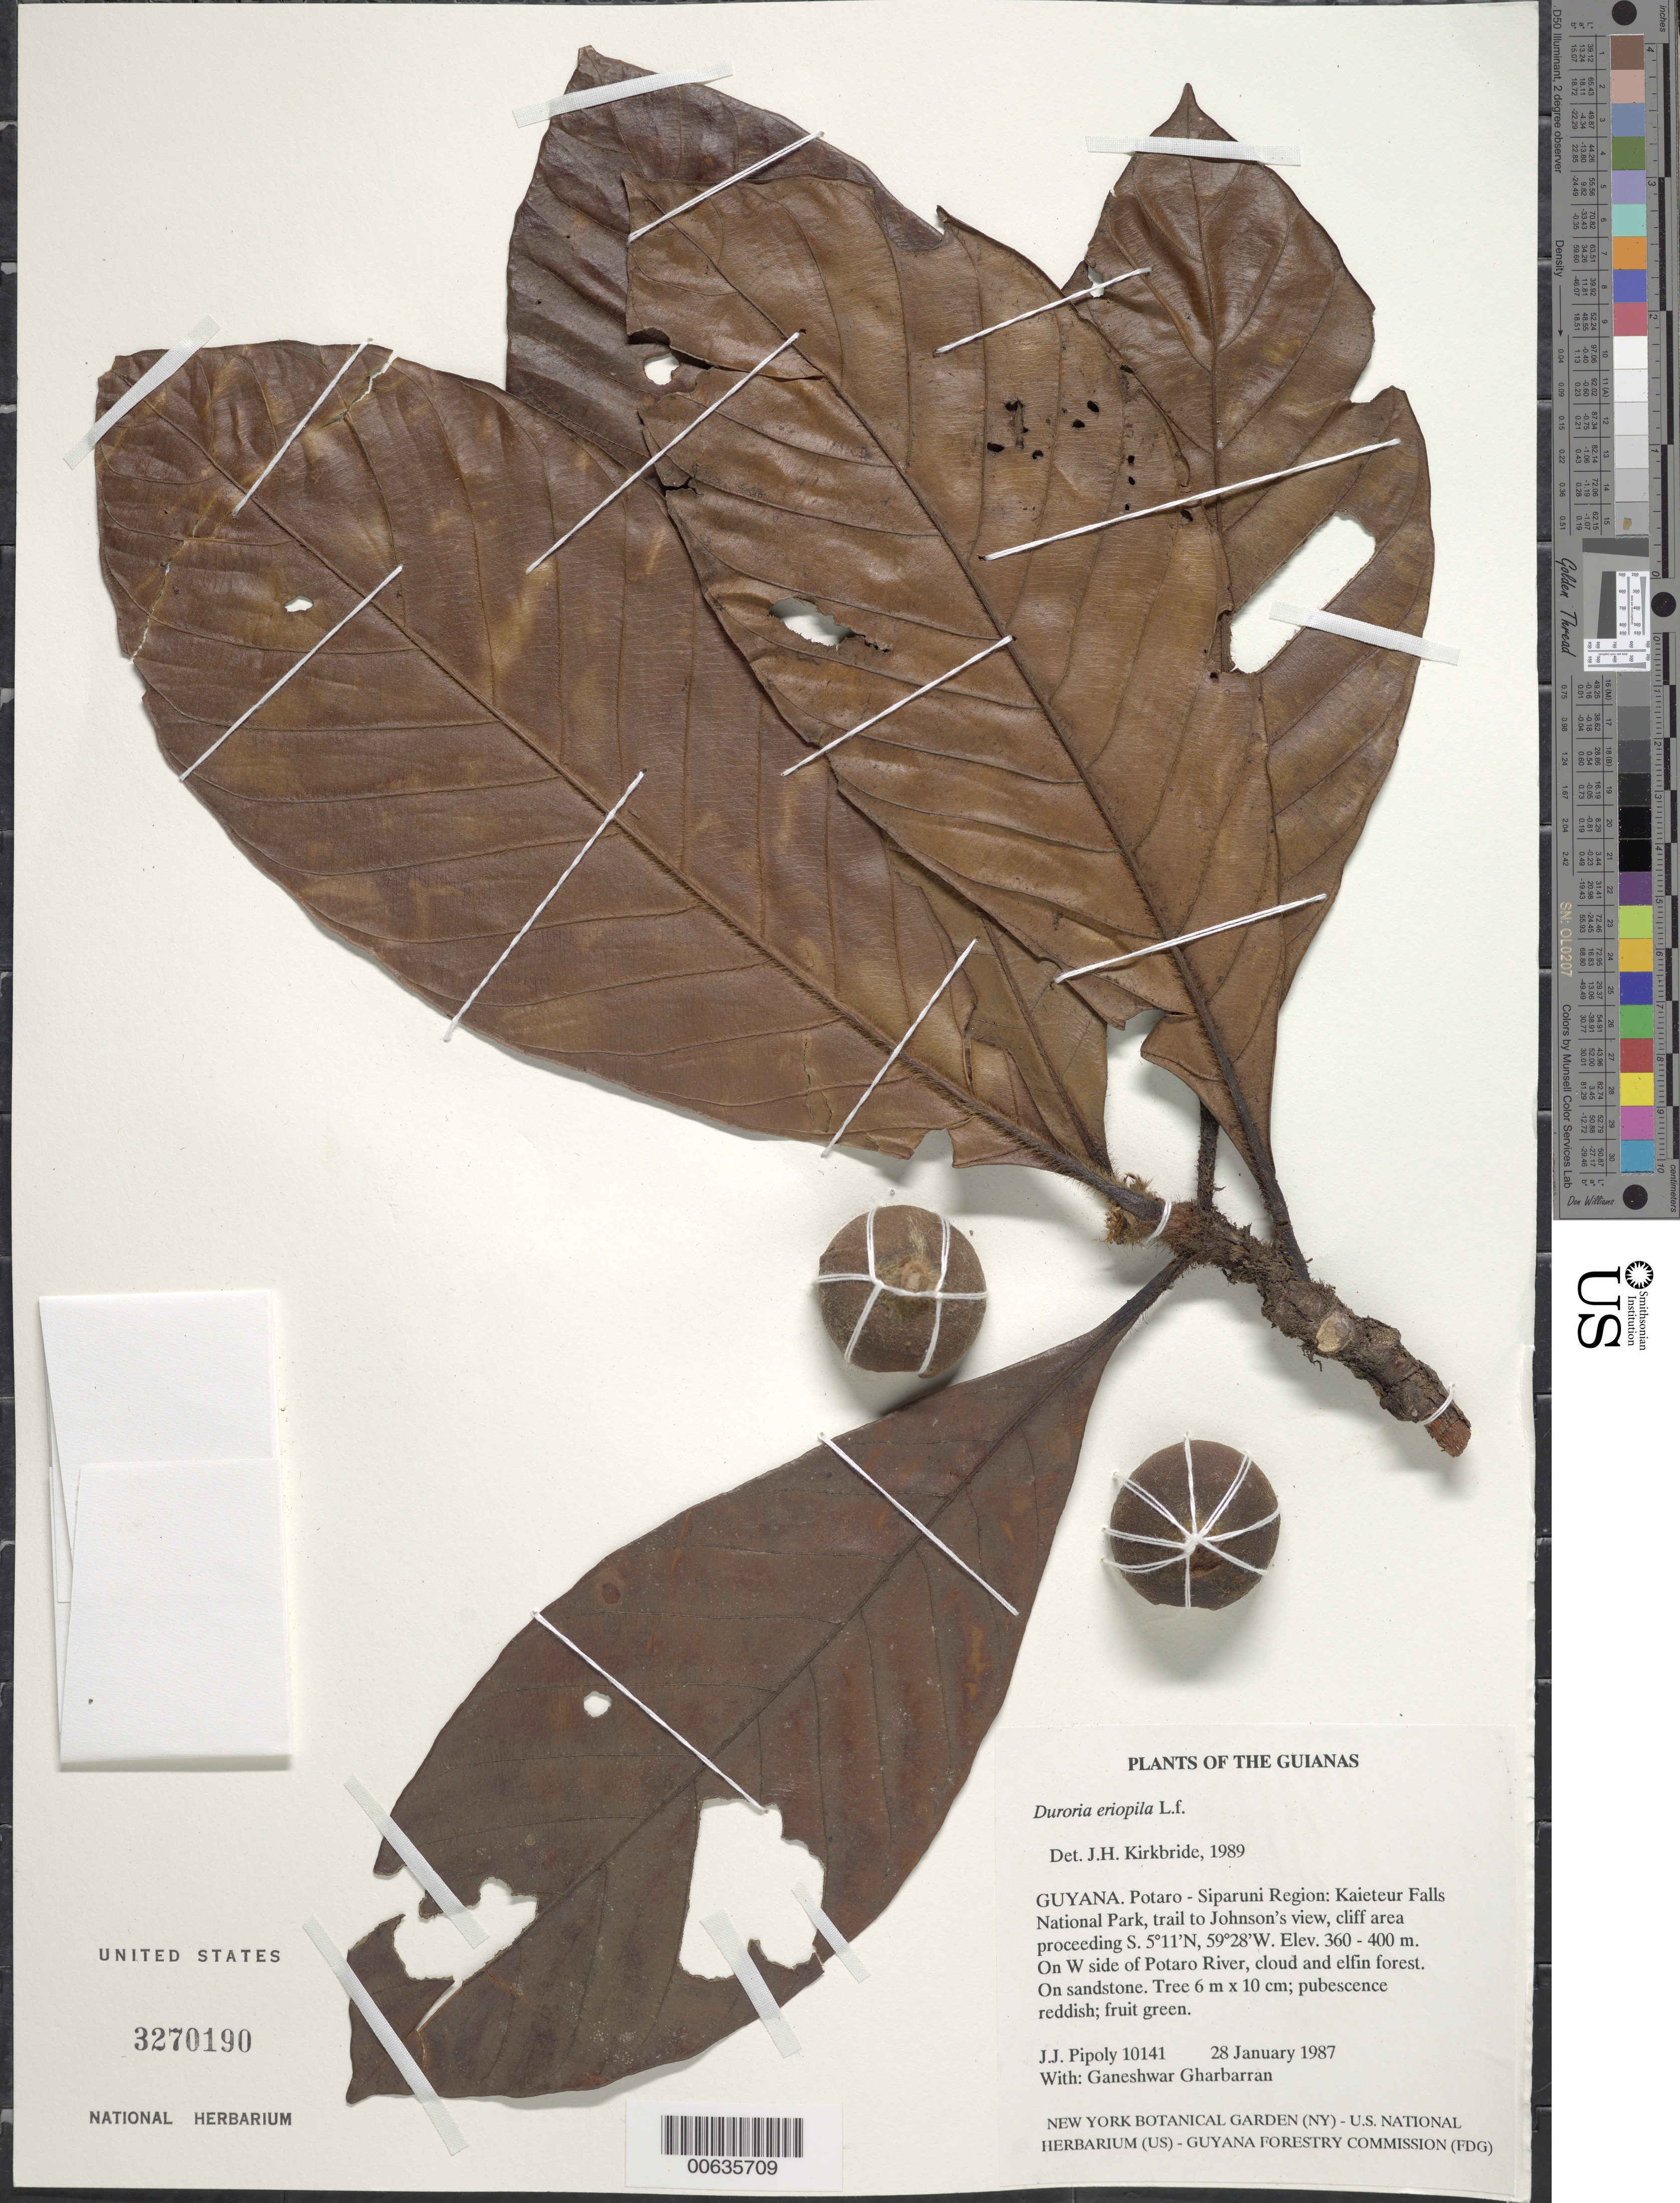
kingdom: Plantae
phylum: Tracheophyta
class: Magnoliopsida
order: Gentianales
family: Rubiaceae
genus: Duroia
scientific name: Duroia eriopila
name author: L. f.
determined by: Kirkbride, J. H.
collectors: J. J. Pipoly & G. Gharbarran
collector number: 10141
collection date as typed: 28 January 1987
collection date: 1987-01-28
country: Guyana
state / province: Potaro-Siparuni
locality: Kaieteur Falls National Park, trail to Johnson's view, cliff area proceeding S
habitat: On W side of Potaro River, cloud and elfin forest. On sandstone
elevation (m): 360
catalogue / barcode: US 3270190